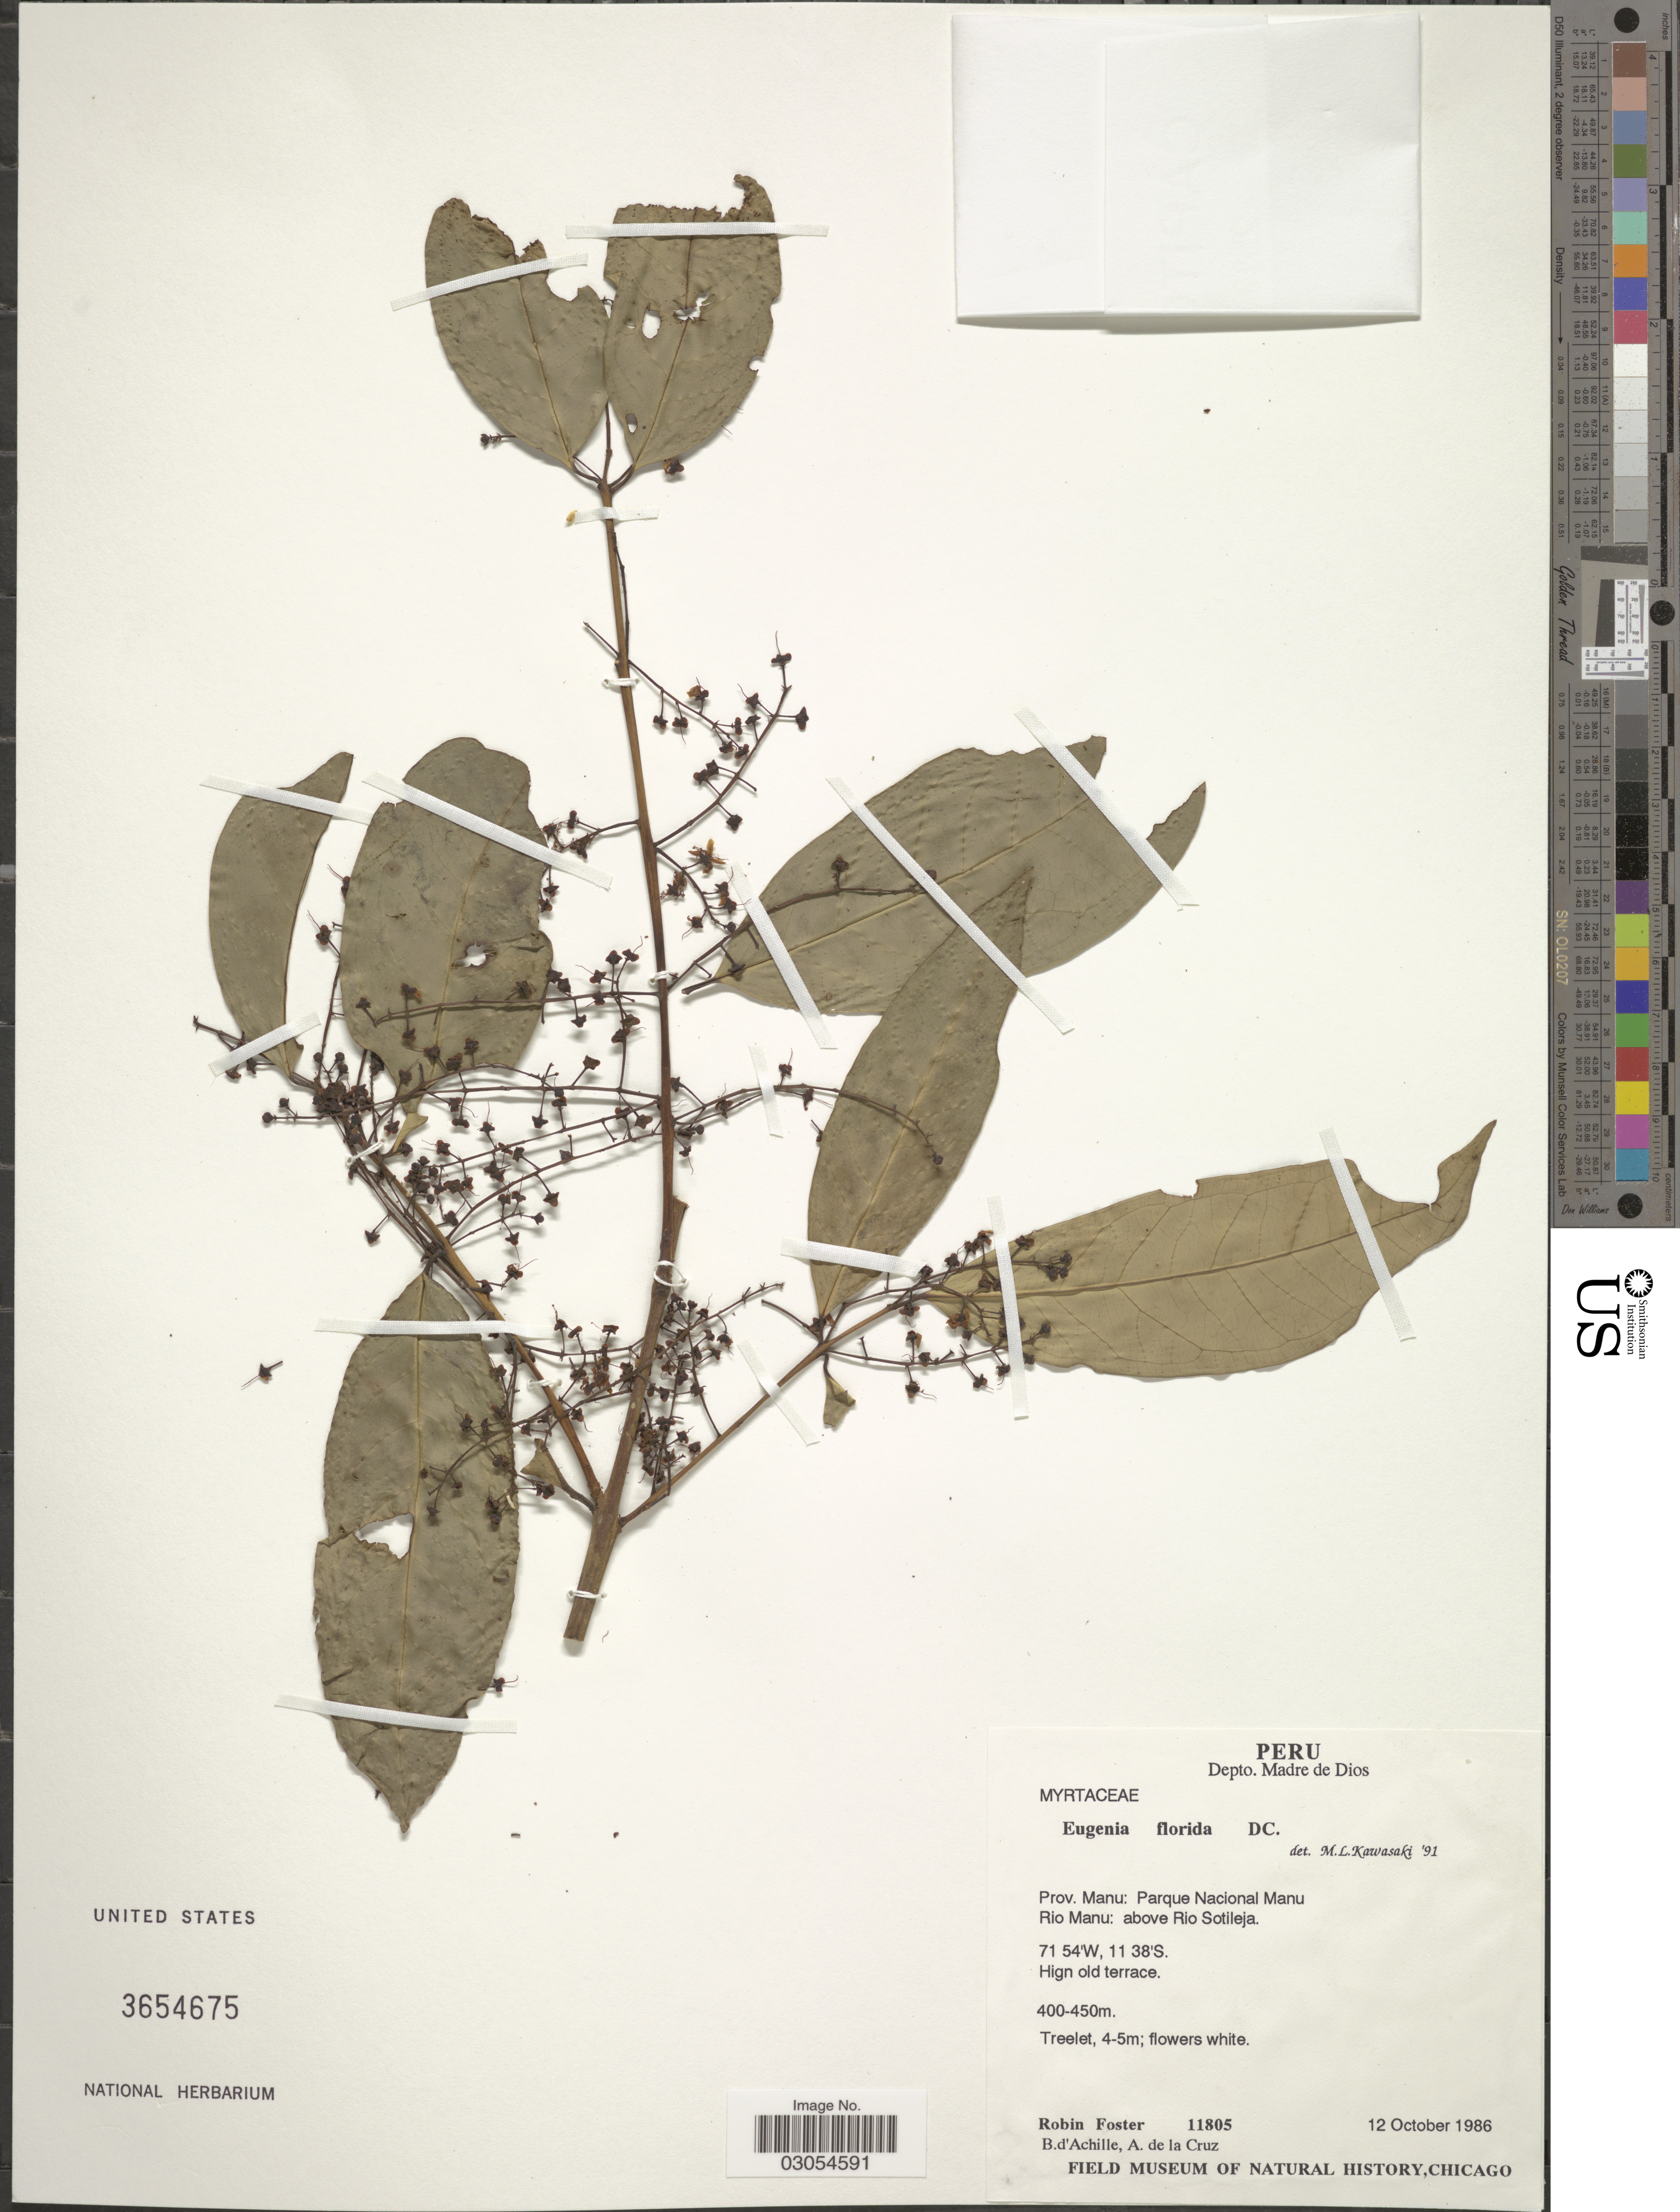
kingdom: Plantae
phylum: Tracheophyta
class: Magnoliopsida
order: Myrtales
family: Myrtaceae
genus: Eugenia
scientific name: Eugenia florida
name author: DC.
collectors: R. B. Foster, B. d'Achille & A. De la Cruz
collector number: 11805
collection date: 1986-10-12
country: Peru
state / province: Madre de Dios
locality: Depto. Madre de Dios. Prov. Manu: Parque Nacional Manu. Rio Manu: above Rio Sotileja.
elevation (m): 400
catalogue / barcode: US 3654675